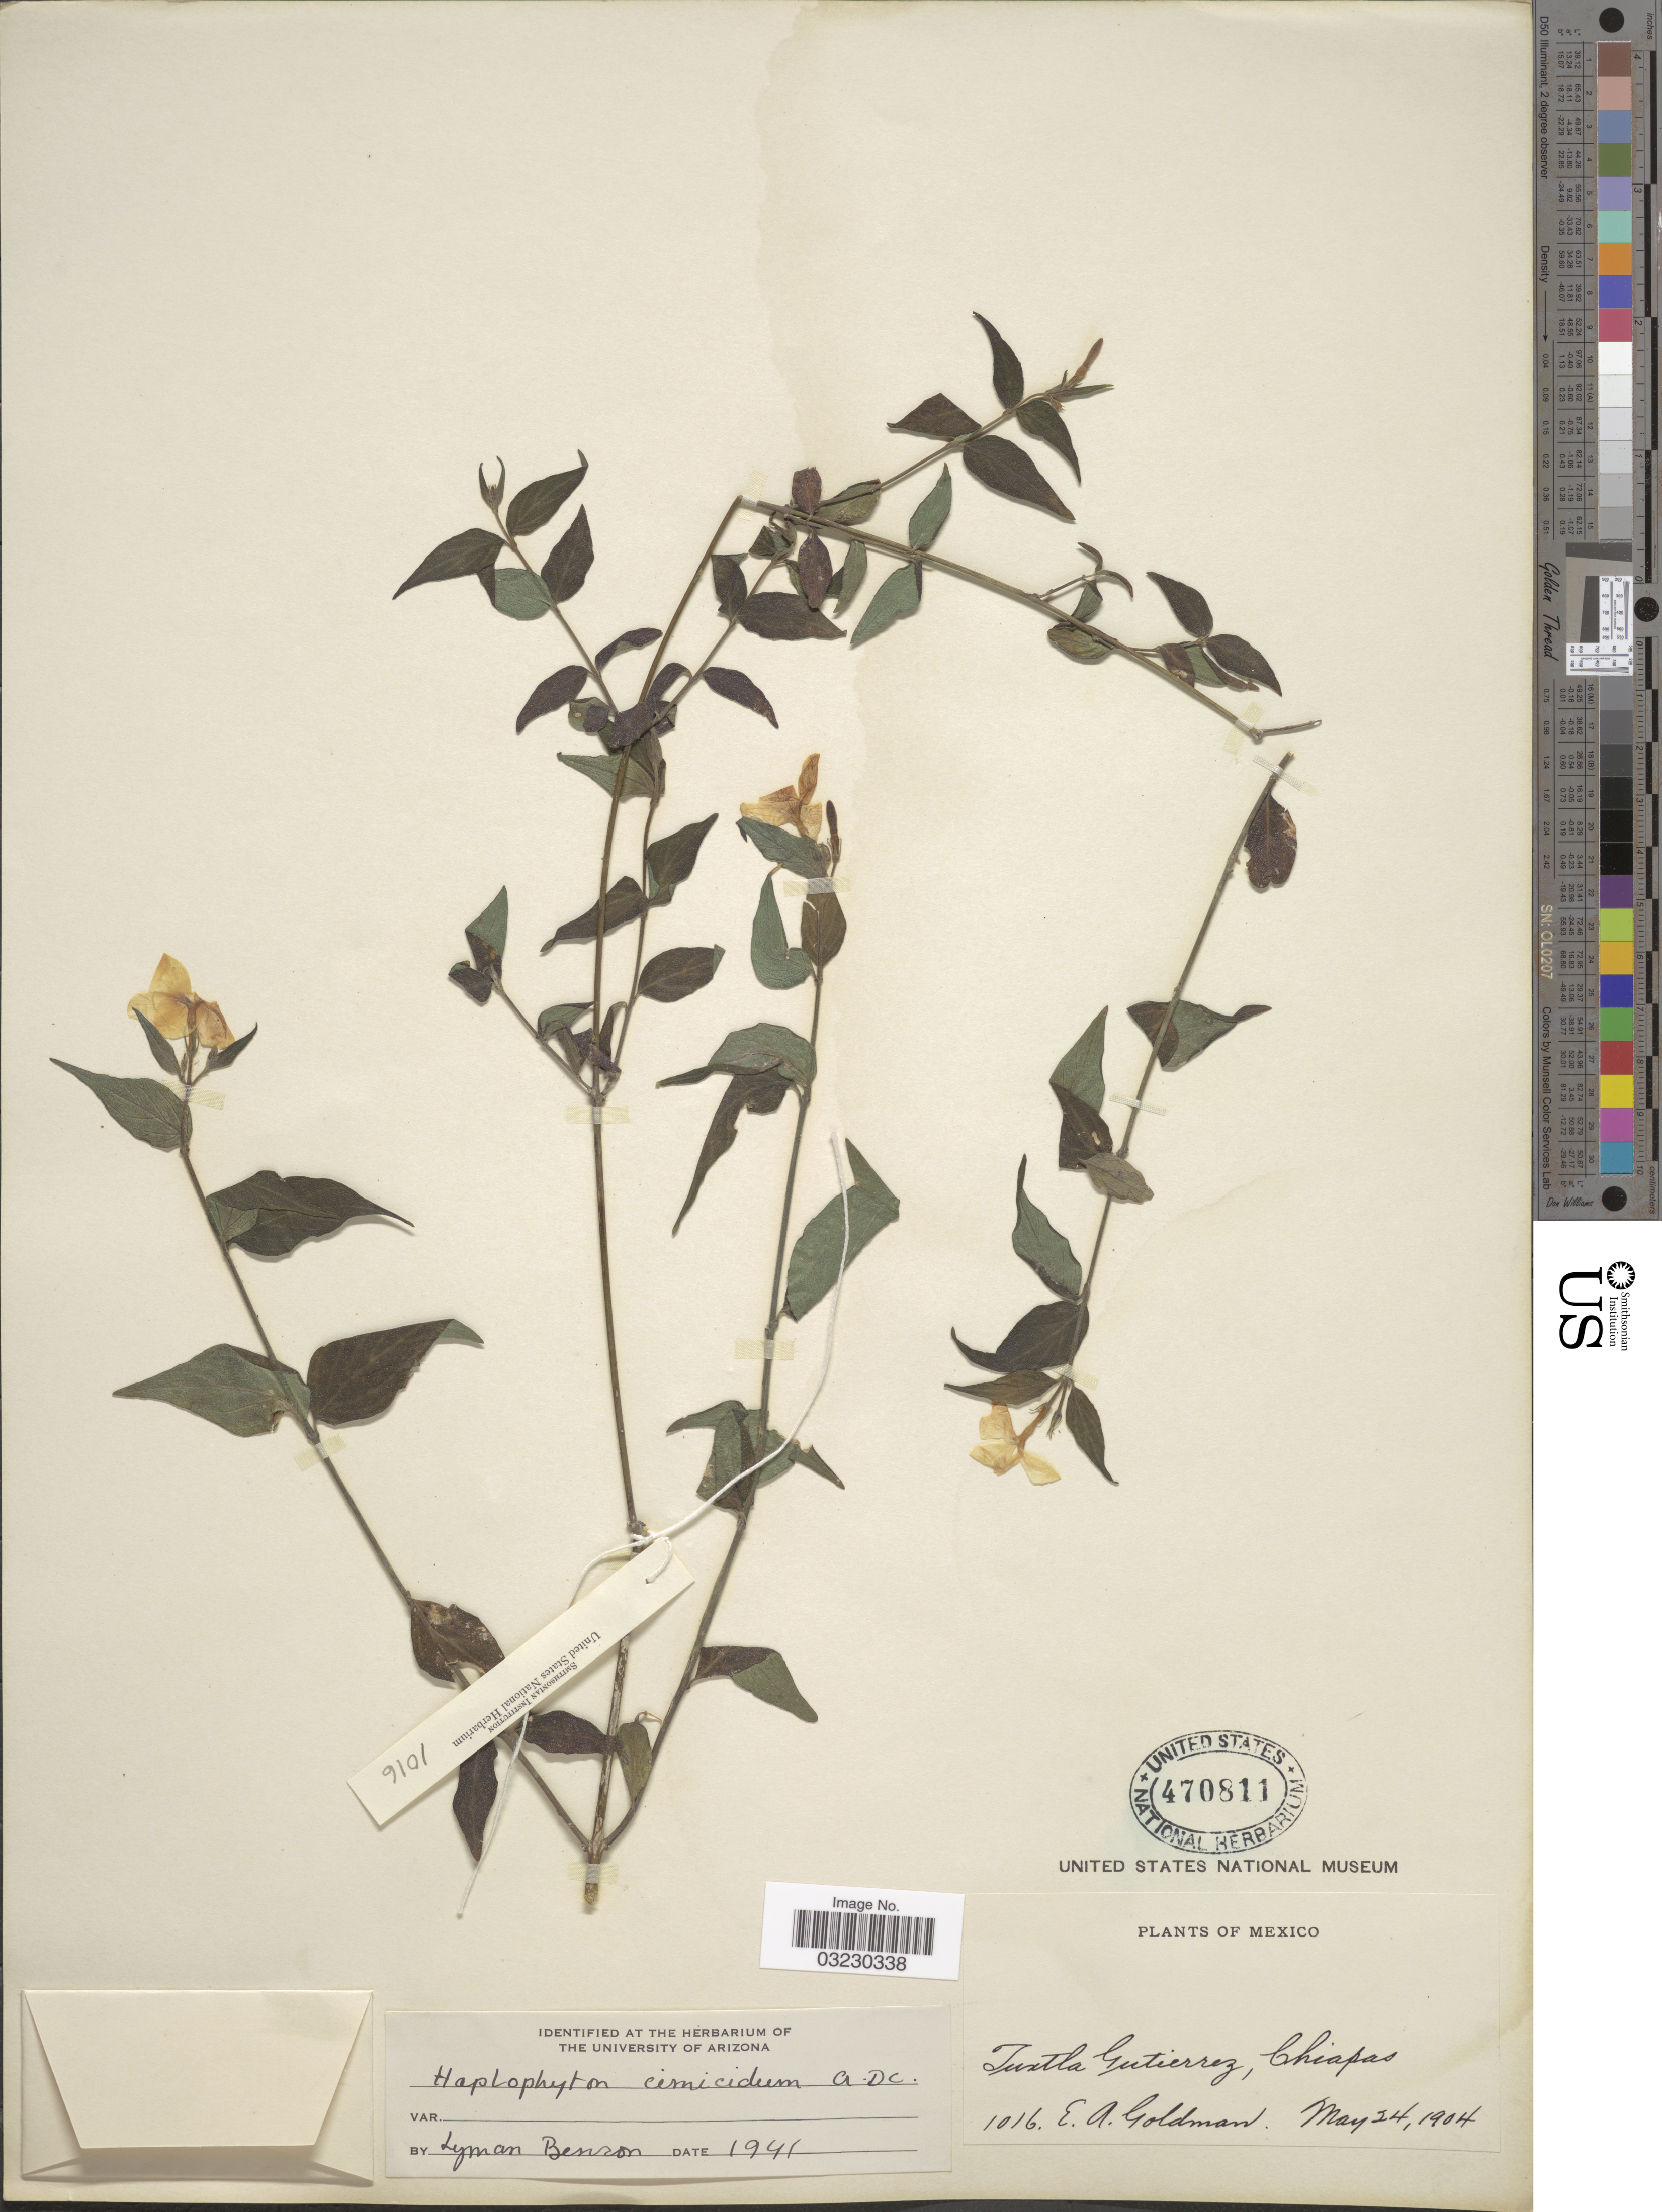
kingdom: Plantae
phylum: Tracheophyta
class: Magnoliopsida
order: Gentianales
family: Apocynaceae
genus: Haplophyton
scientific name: Haplophyton cimicidum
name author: A. DC.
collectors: E. A. Goldman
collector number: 1016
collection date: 1904-05-24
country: Mexico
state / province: Chiapas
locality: Tuxtla Gutierrez.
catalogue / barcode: US 470811